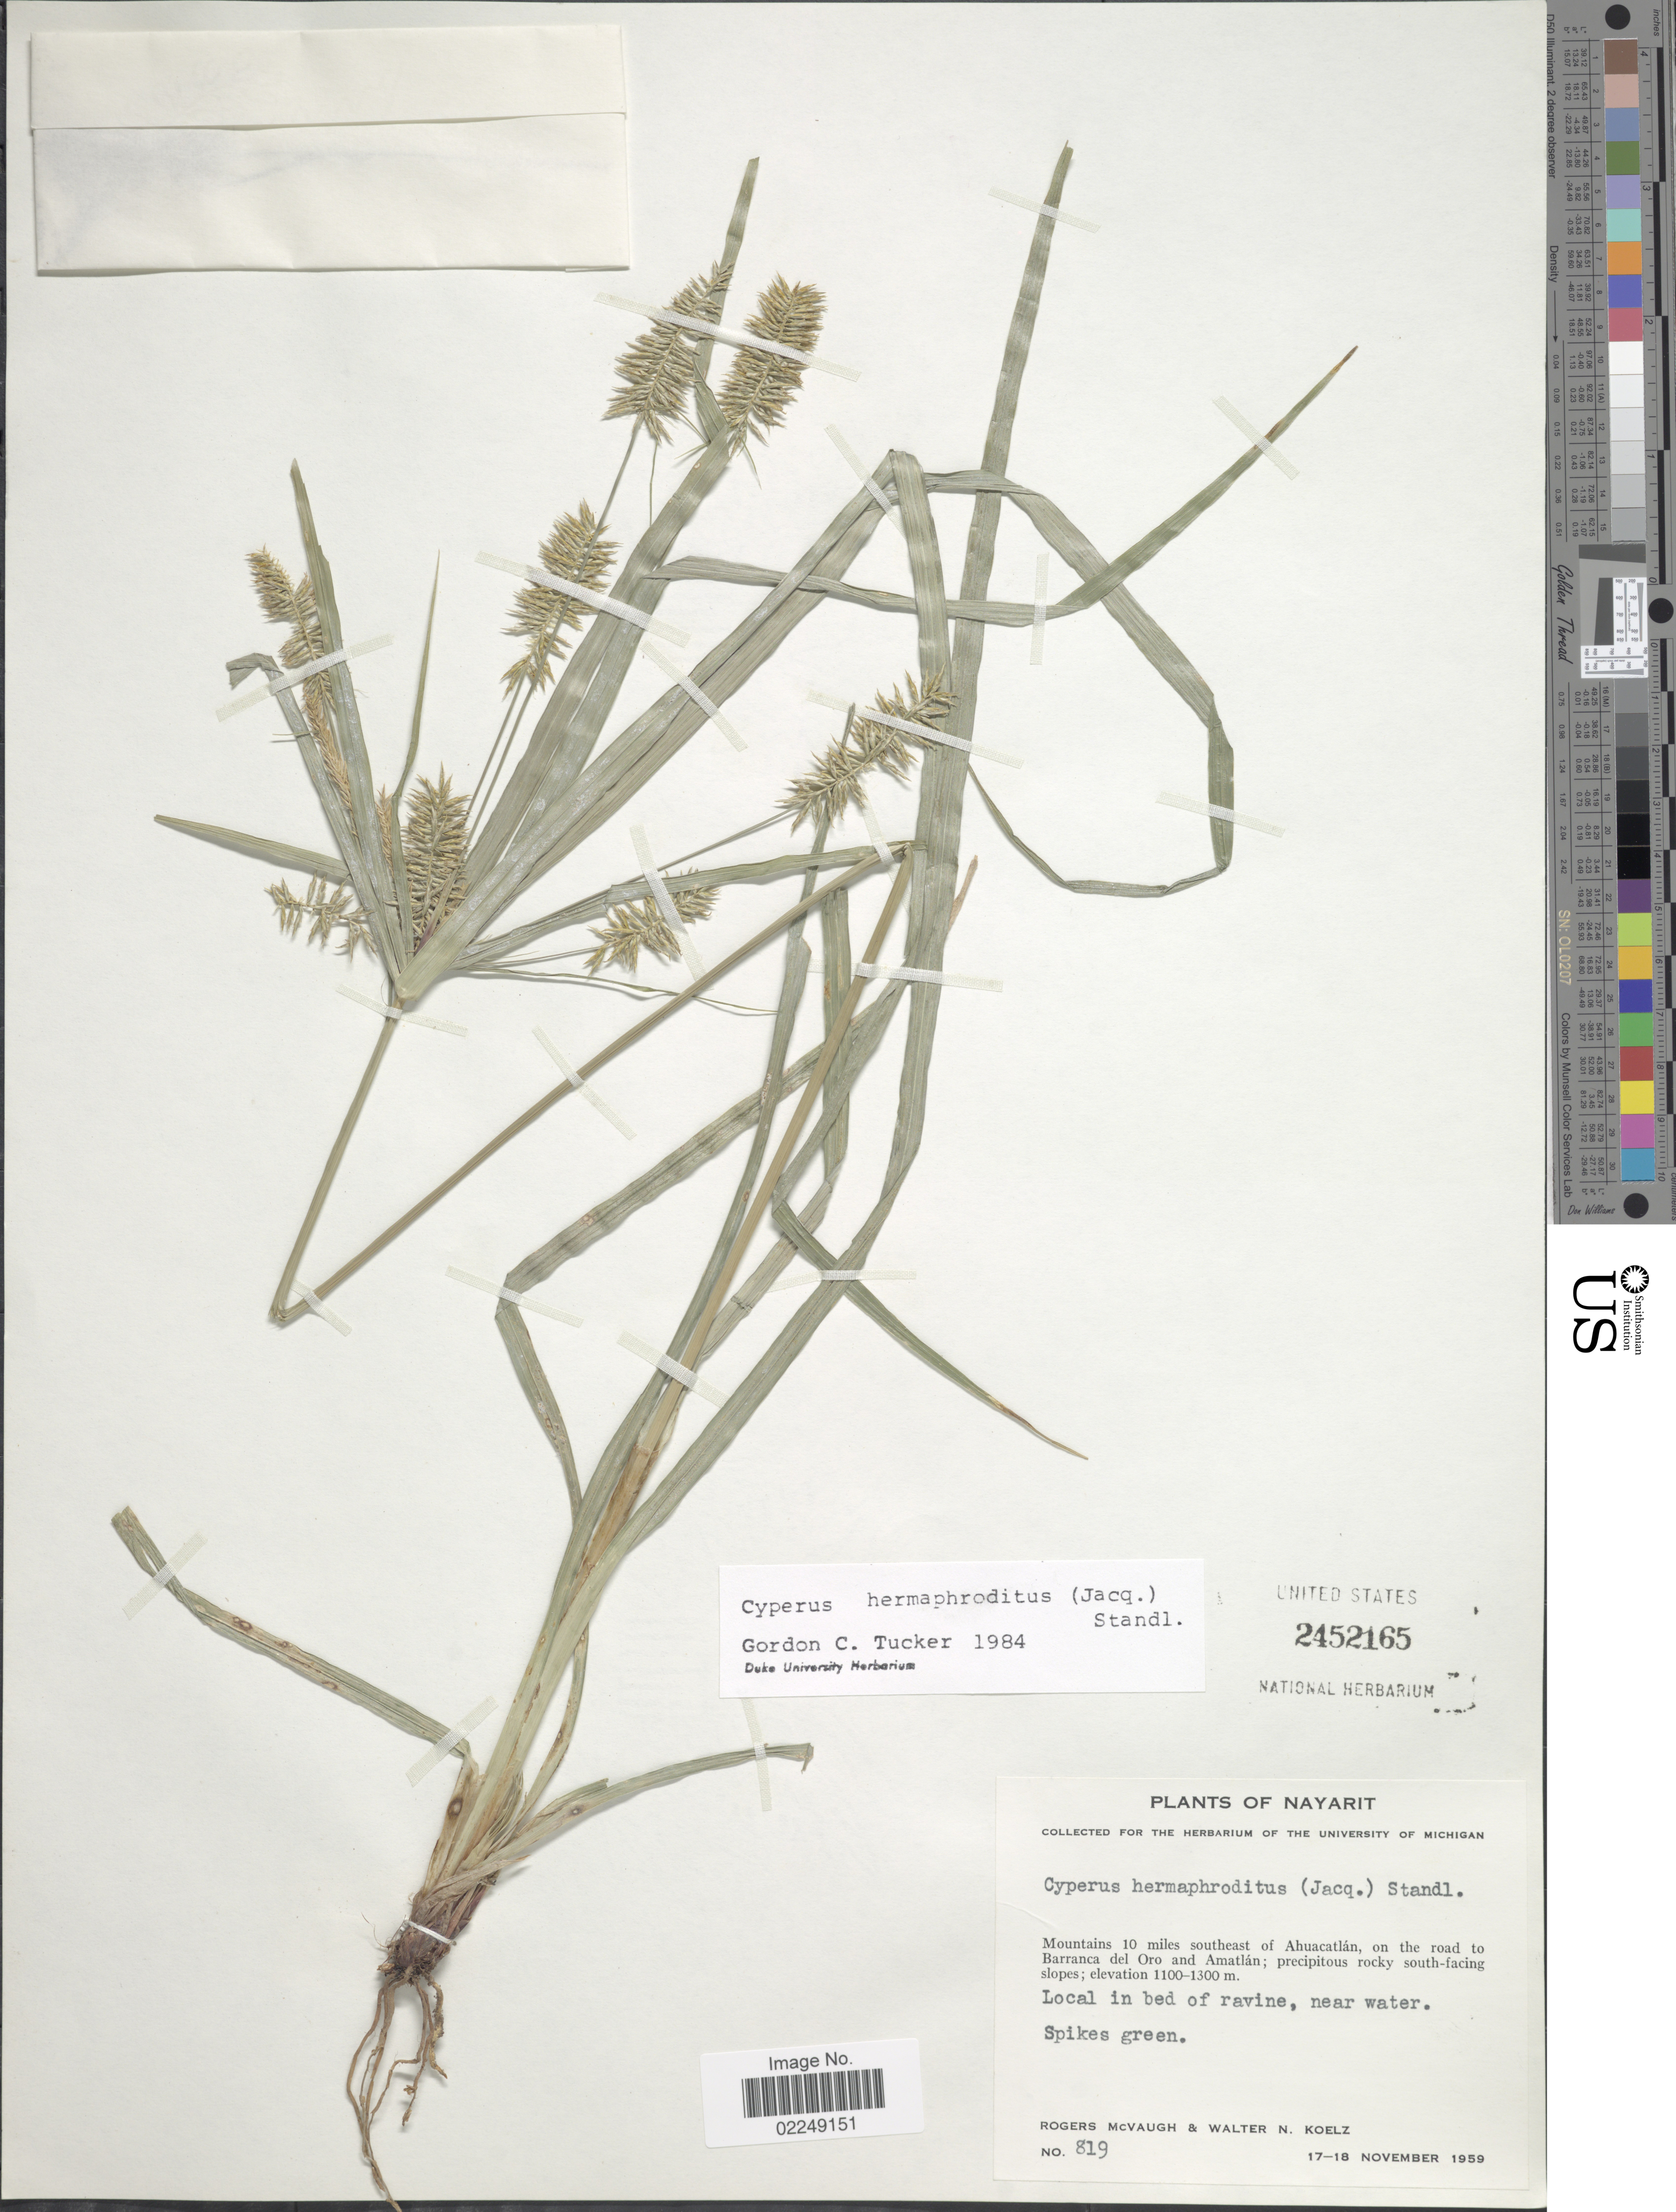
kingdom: Plantae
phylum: Tracheophyta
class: Liliopsida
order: Poales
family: Cyperaceae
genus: Cyperus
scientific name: Cyperus hermaphroditus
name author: (Jacq.) Standl.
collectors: R. McVaugh & W. N. Koelz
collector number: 819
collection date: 1959-11-17/1959-11-18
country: Mexico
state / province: Nayarit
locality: Mountains 10 miles southeast of Ahuacatlan on the road to Barranca del Oro and Amatlan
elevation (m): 1100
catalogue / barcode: US 2452165